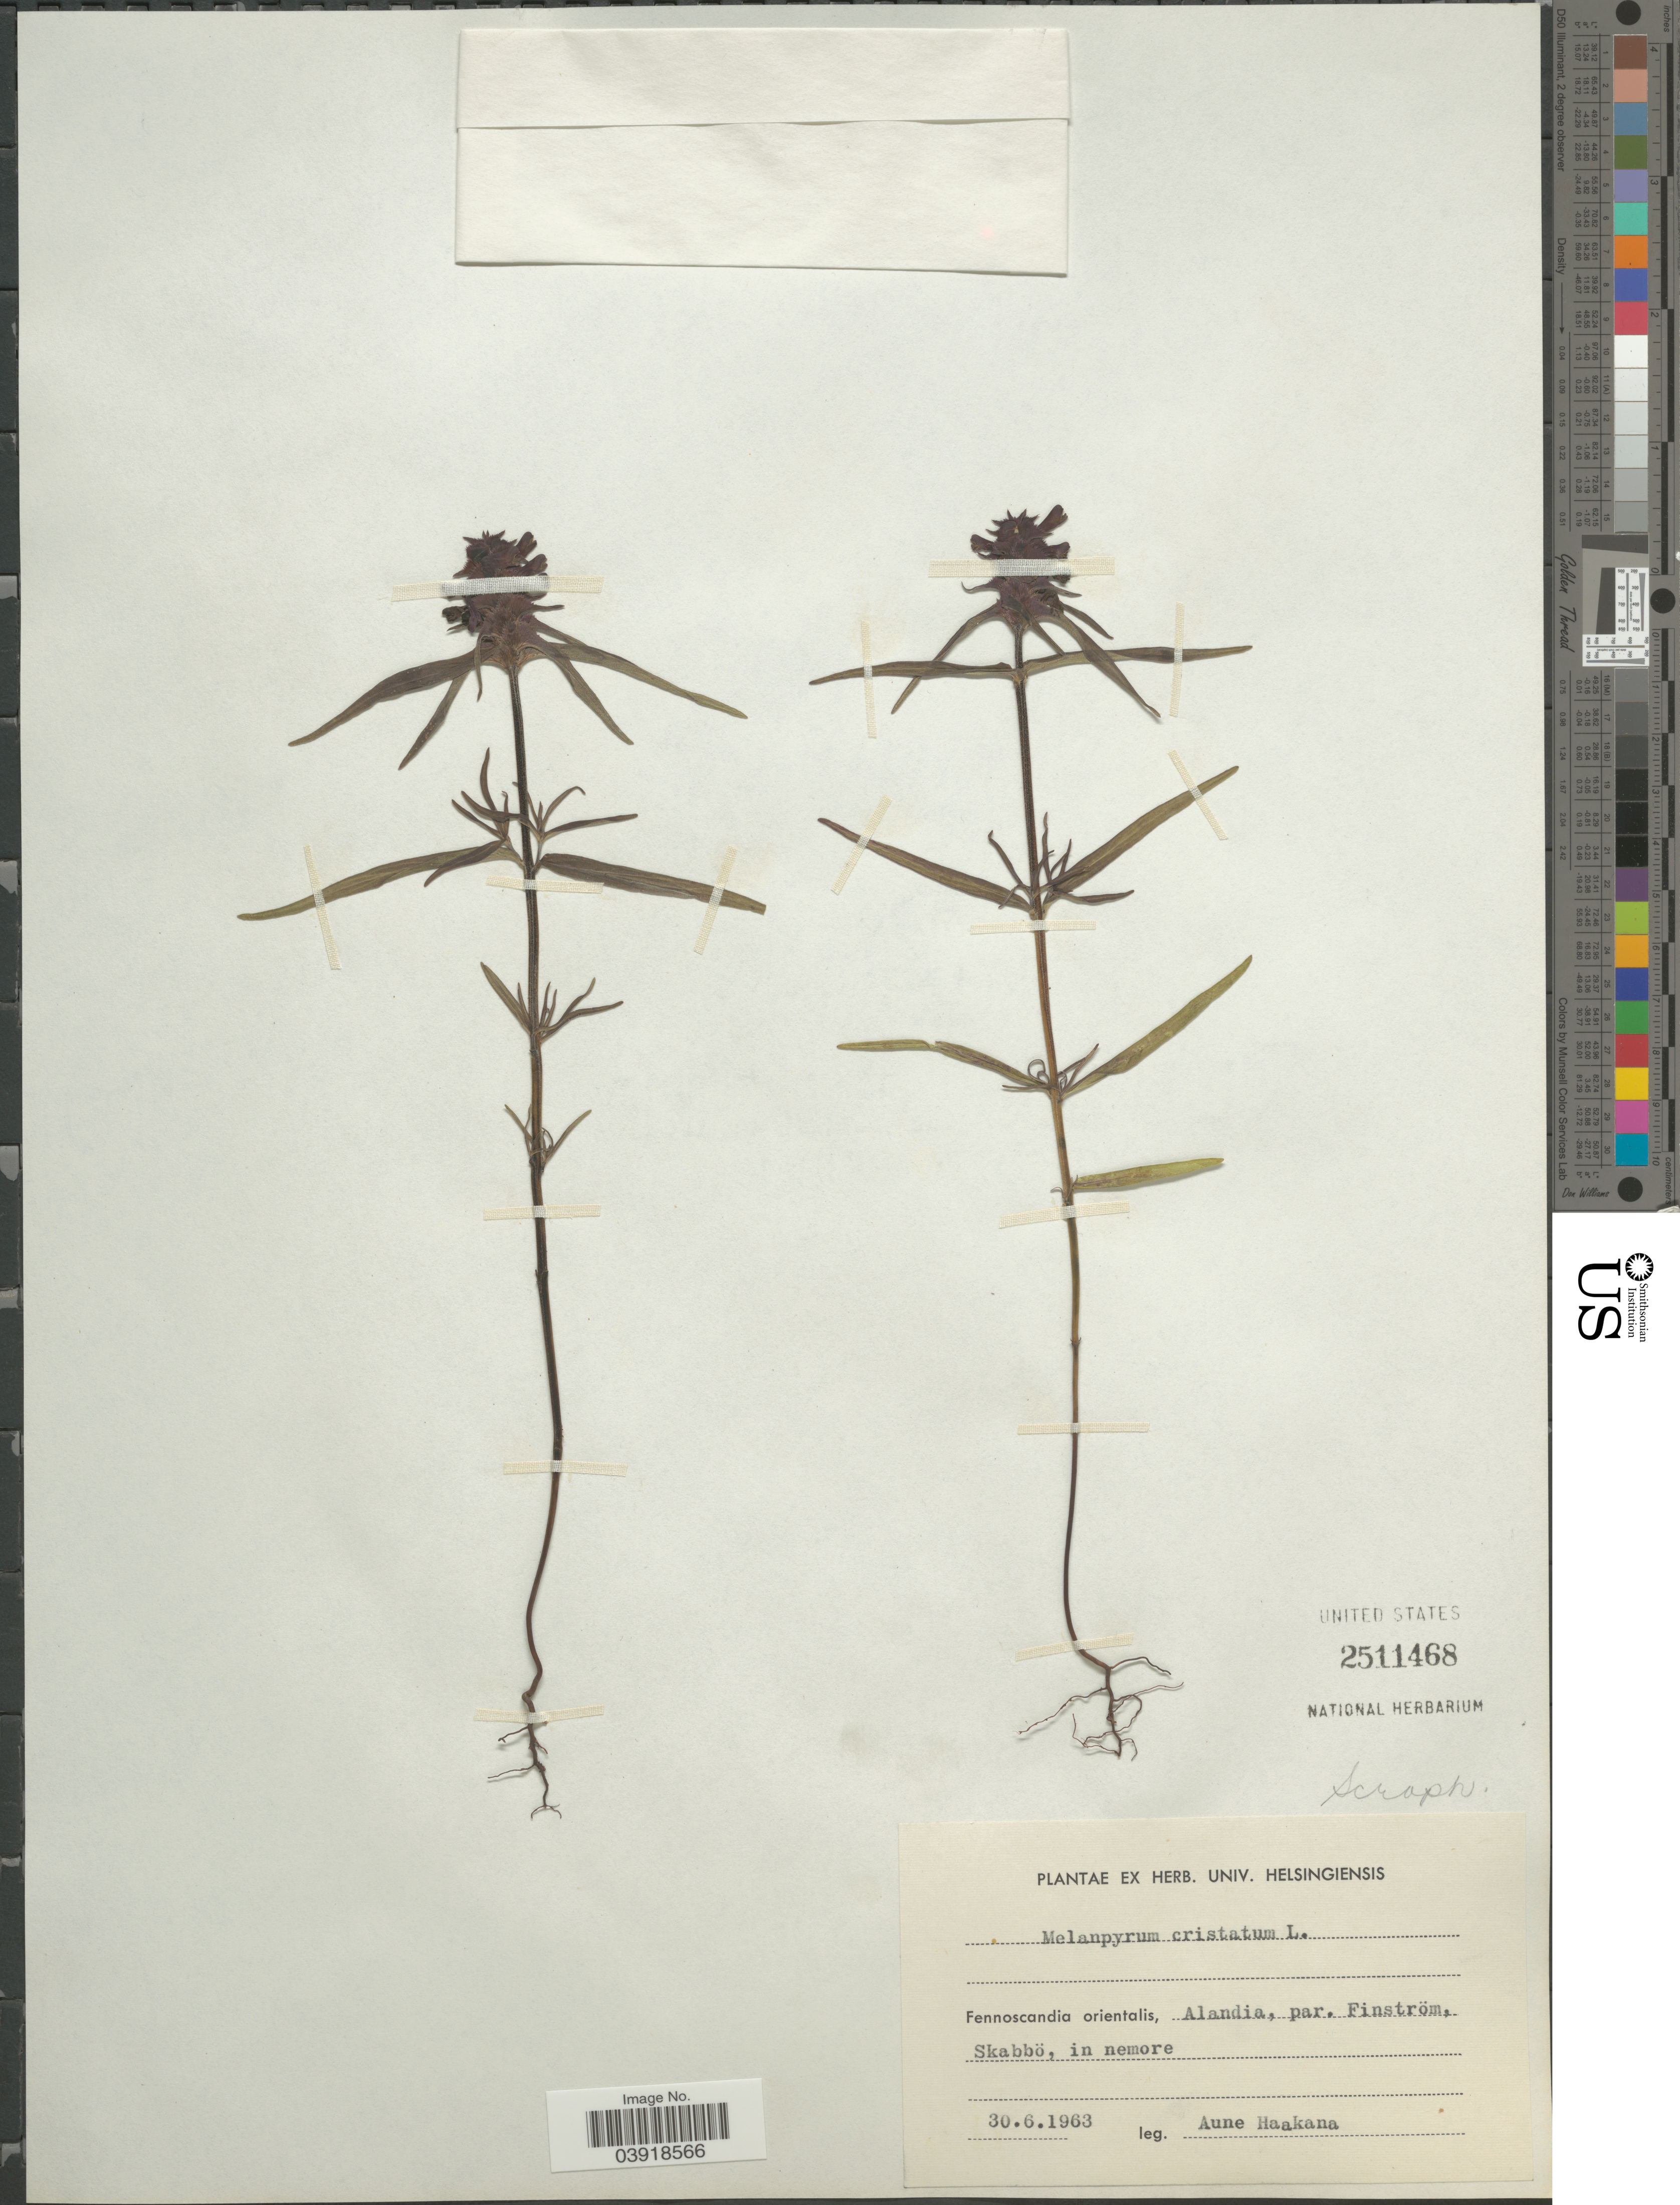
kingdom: Plantae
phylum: Tracheophyta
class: Magnoliopsida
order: Lamiales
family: Orobanchaceae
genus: Melampyrum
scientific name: Melampyrum cristatum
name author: Hablitz ex Steud.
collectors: A. Haakana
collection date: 1963-06-30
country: Sweden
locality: Fennoscandia orientalis, Alandia, par. Finström, Skabbö, in nemore.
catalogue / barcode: US 2511468